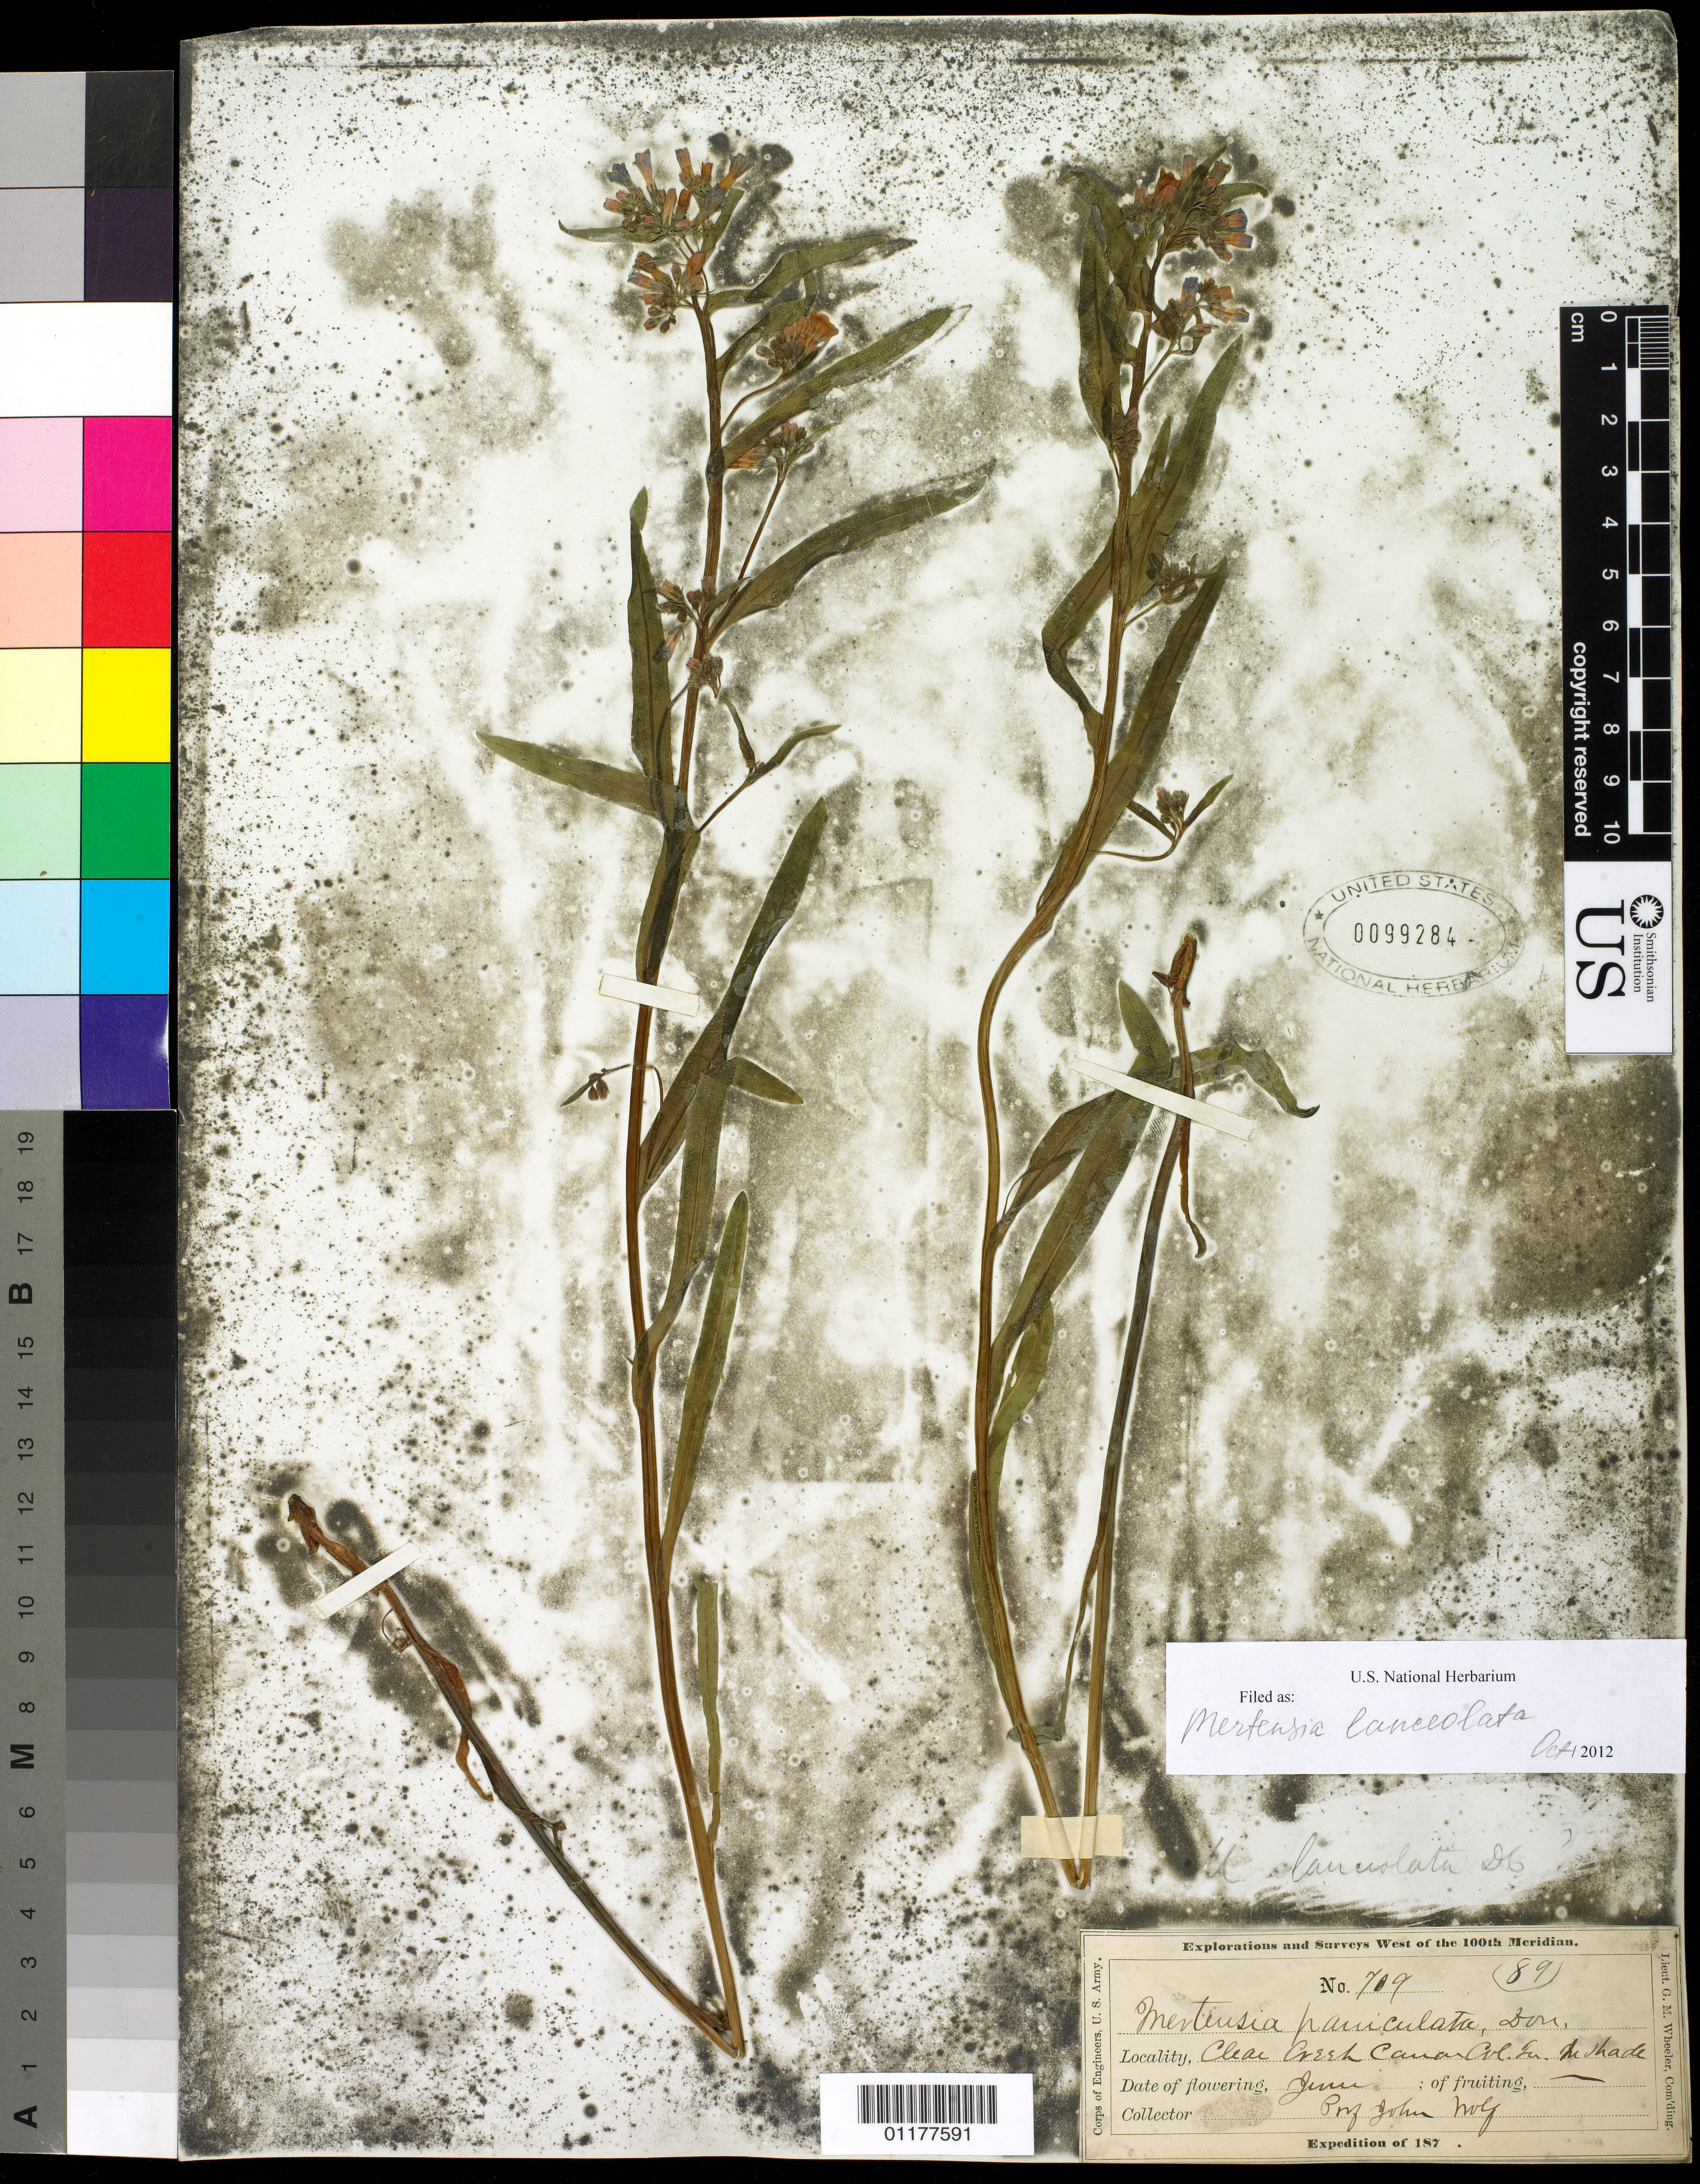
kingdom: Plantae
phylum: Tracheophyta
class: Magnoliopsida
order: Boraginales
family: Boraginaceae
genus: Mertensia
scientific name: Mertensia lanceolata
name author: (Pursh) DC. ex A. DC.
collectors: J. Wolf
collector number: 709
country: United States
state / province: Colorado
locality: Clear Creek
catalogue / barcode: US 99284